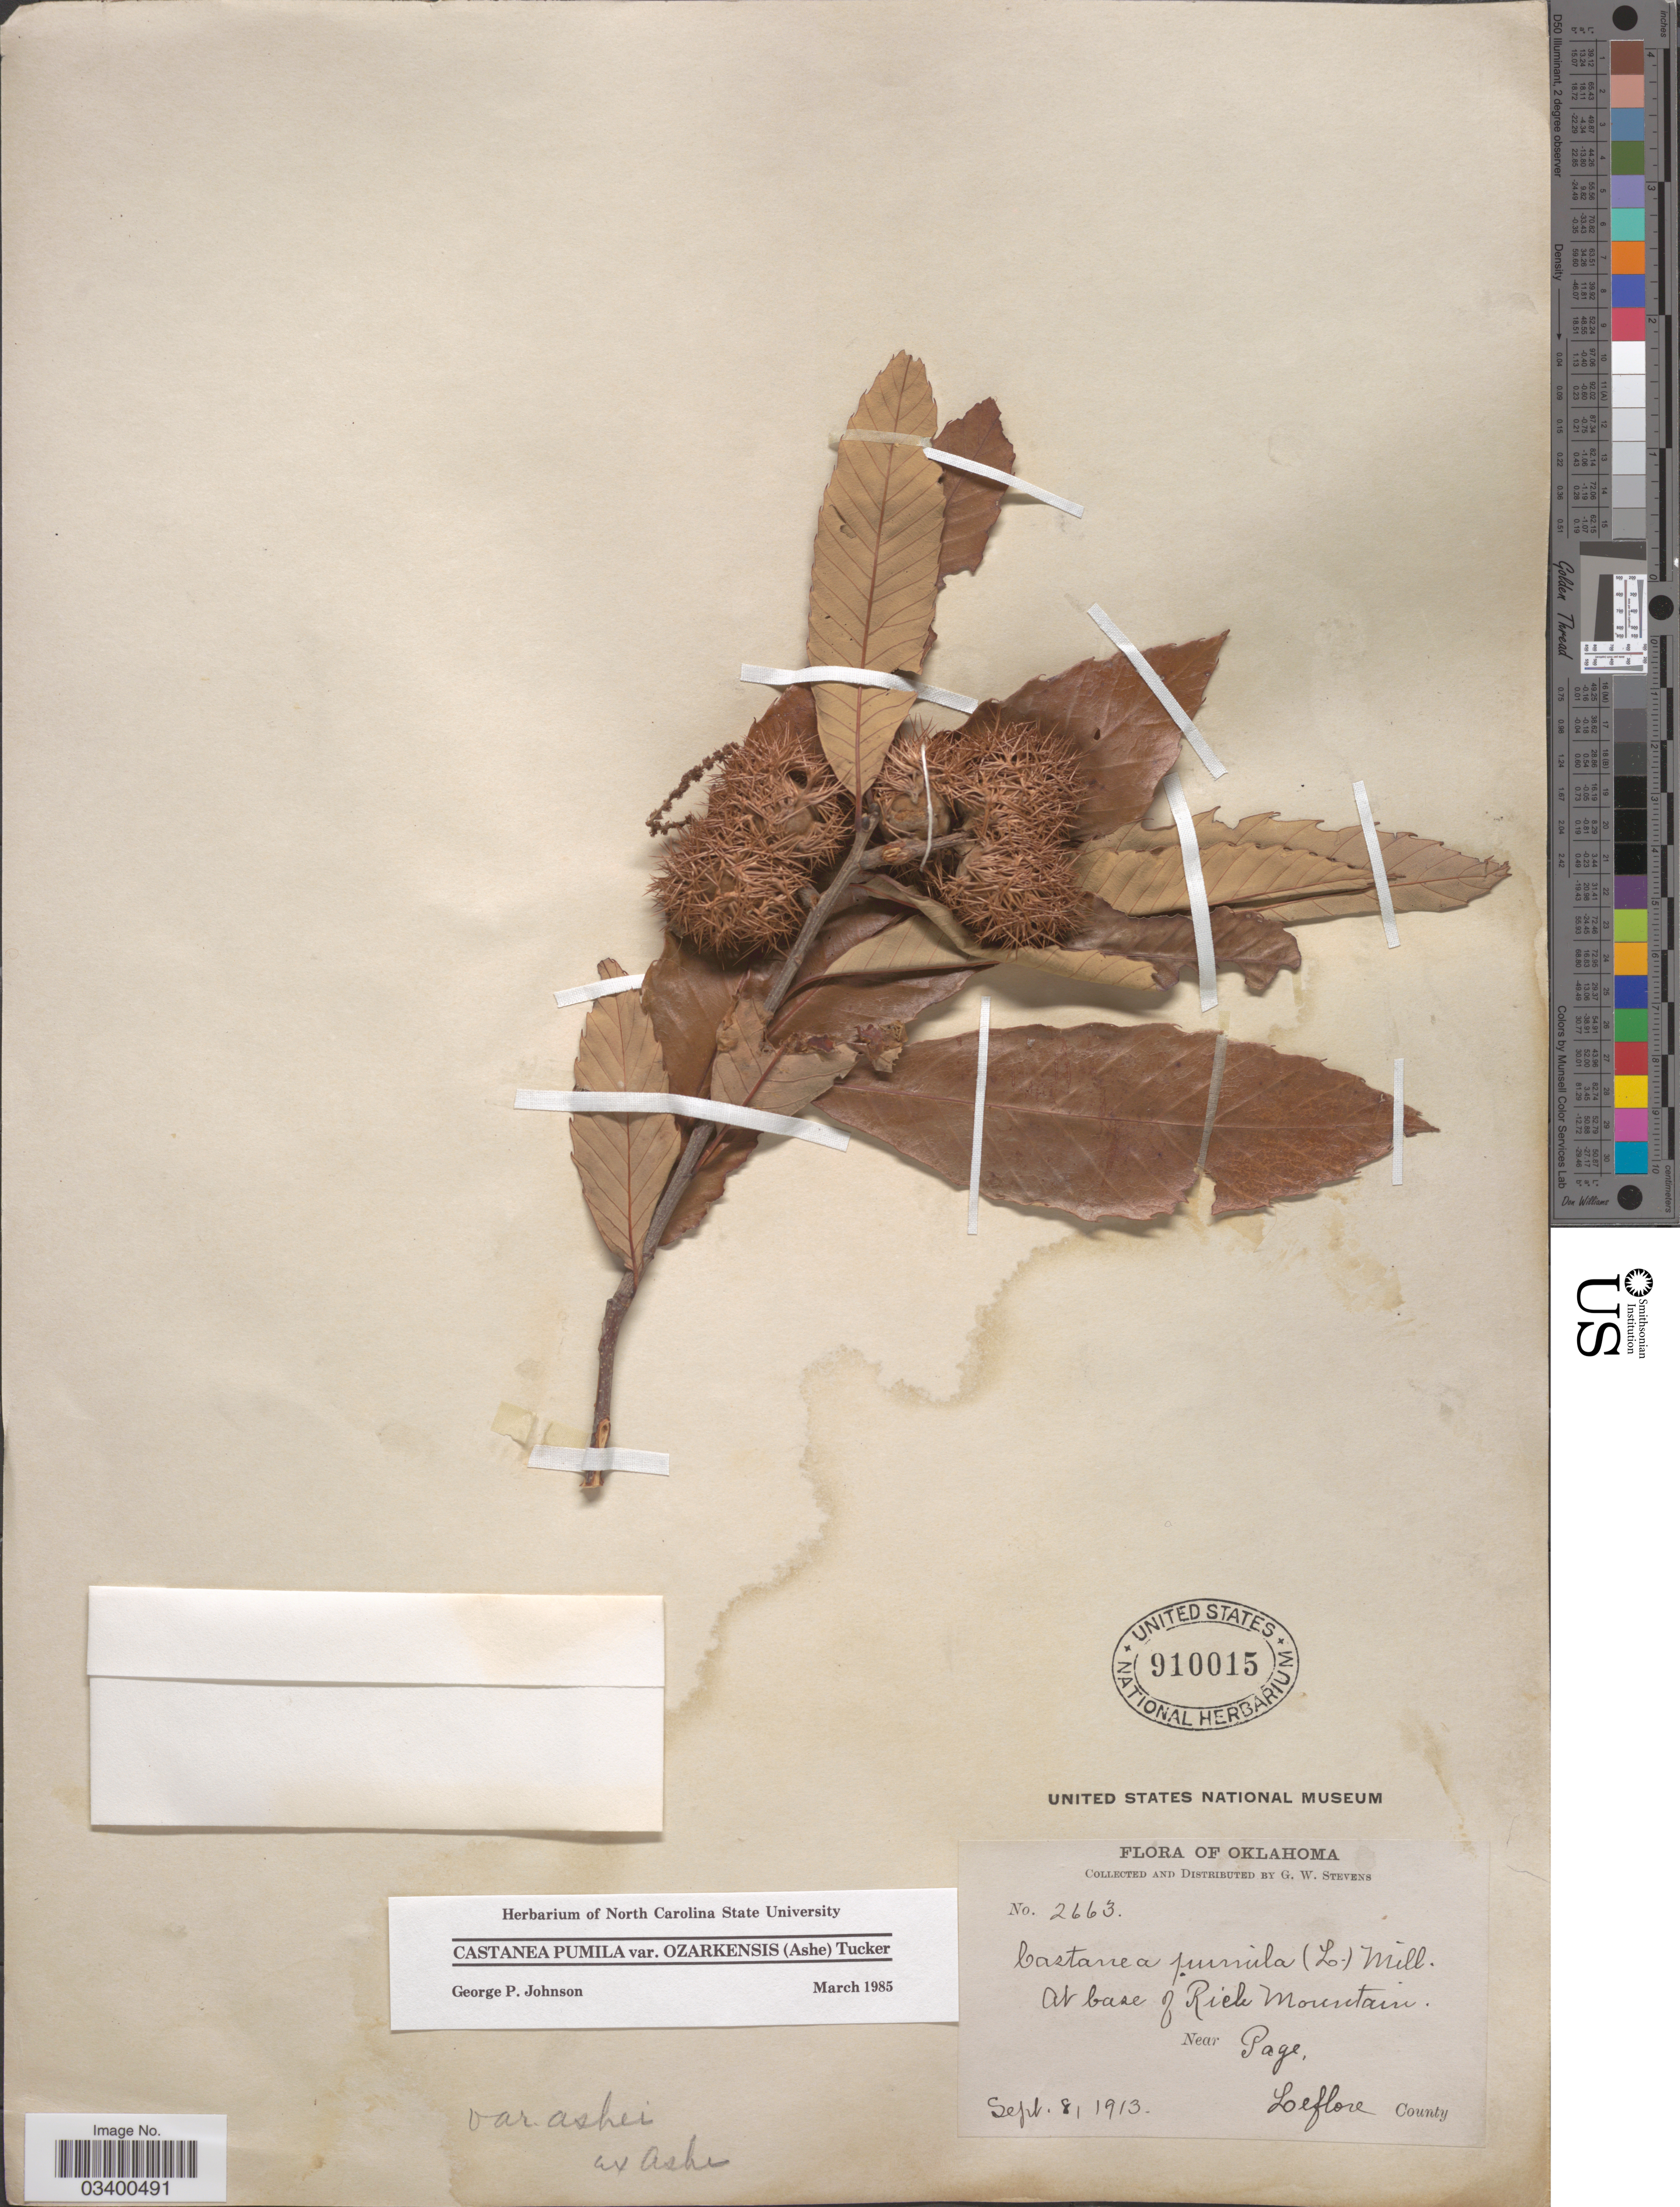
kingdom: Plantae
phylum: Tracheophyta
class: Magnoliopsida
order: Fagales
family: Fagaceae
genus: Castanea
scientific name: Castanea pumila var. ozarkensis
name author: (Ashe) Tucker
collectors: G. W. Stevens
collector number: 2663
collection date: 1913-09-08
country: United States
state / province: Oklahoma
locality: At base of Rich Mountain. Near Page, Leflore County.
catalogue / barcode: US 910015